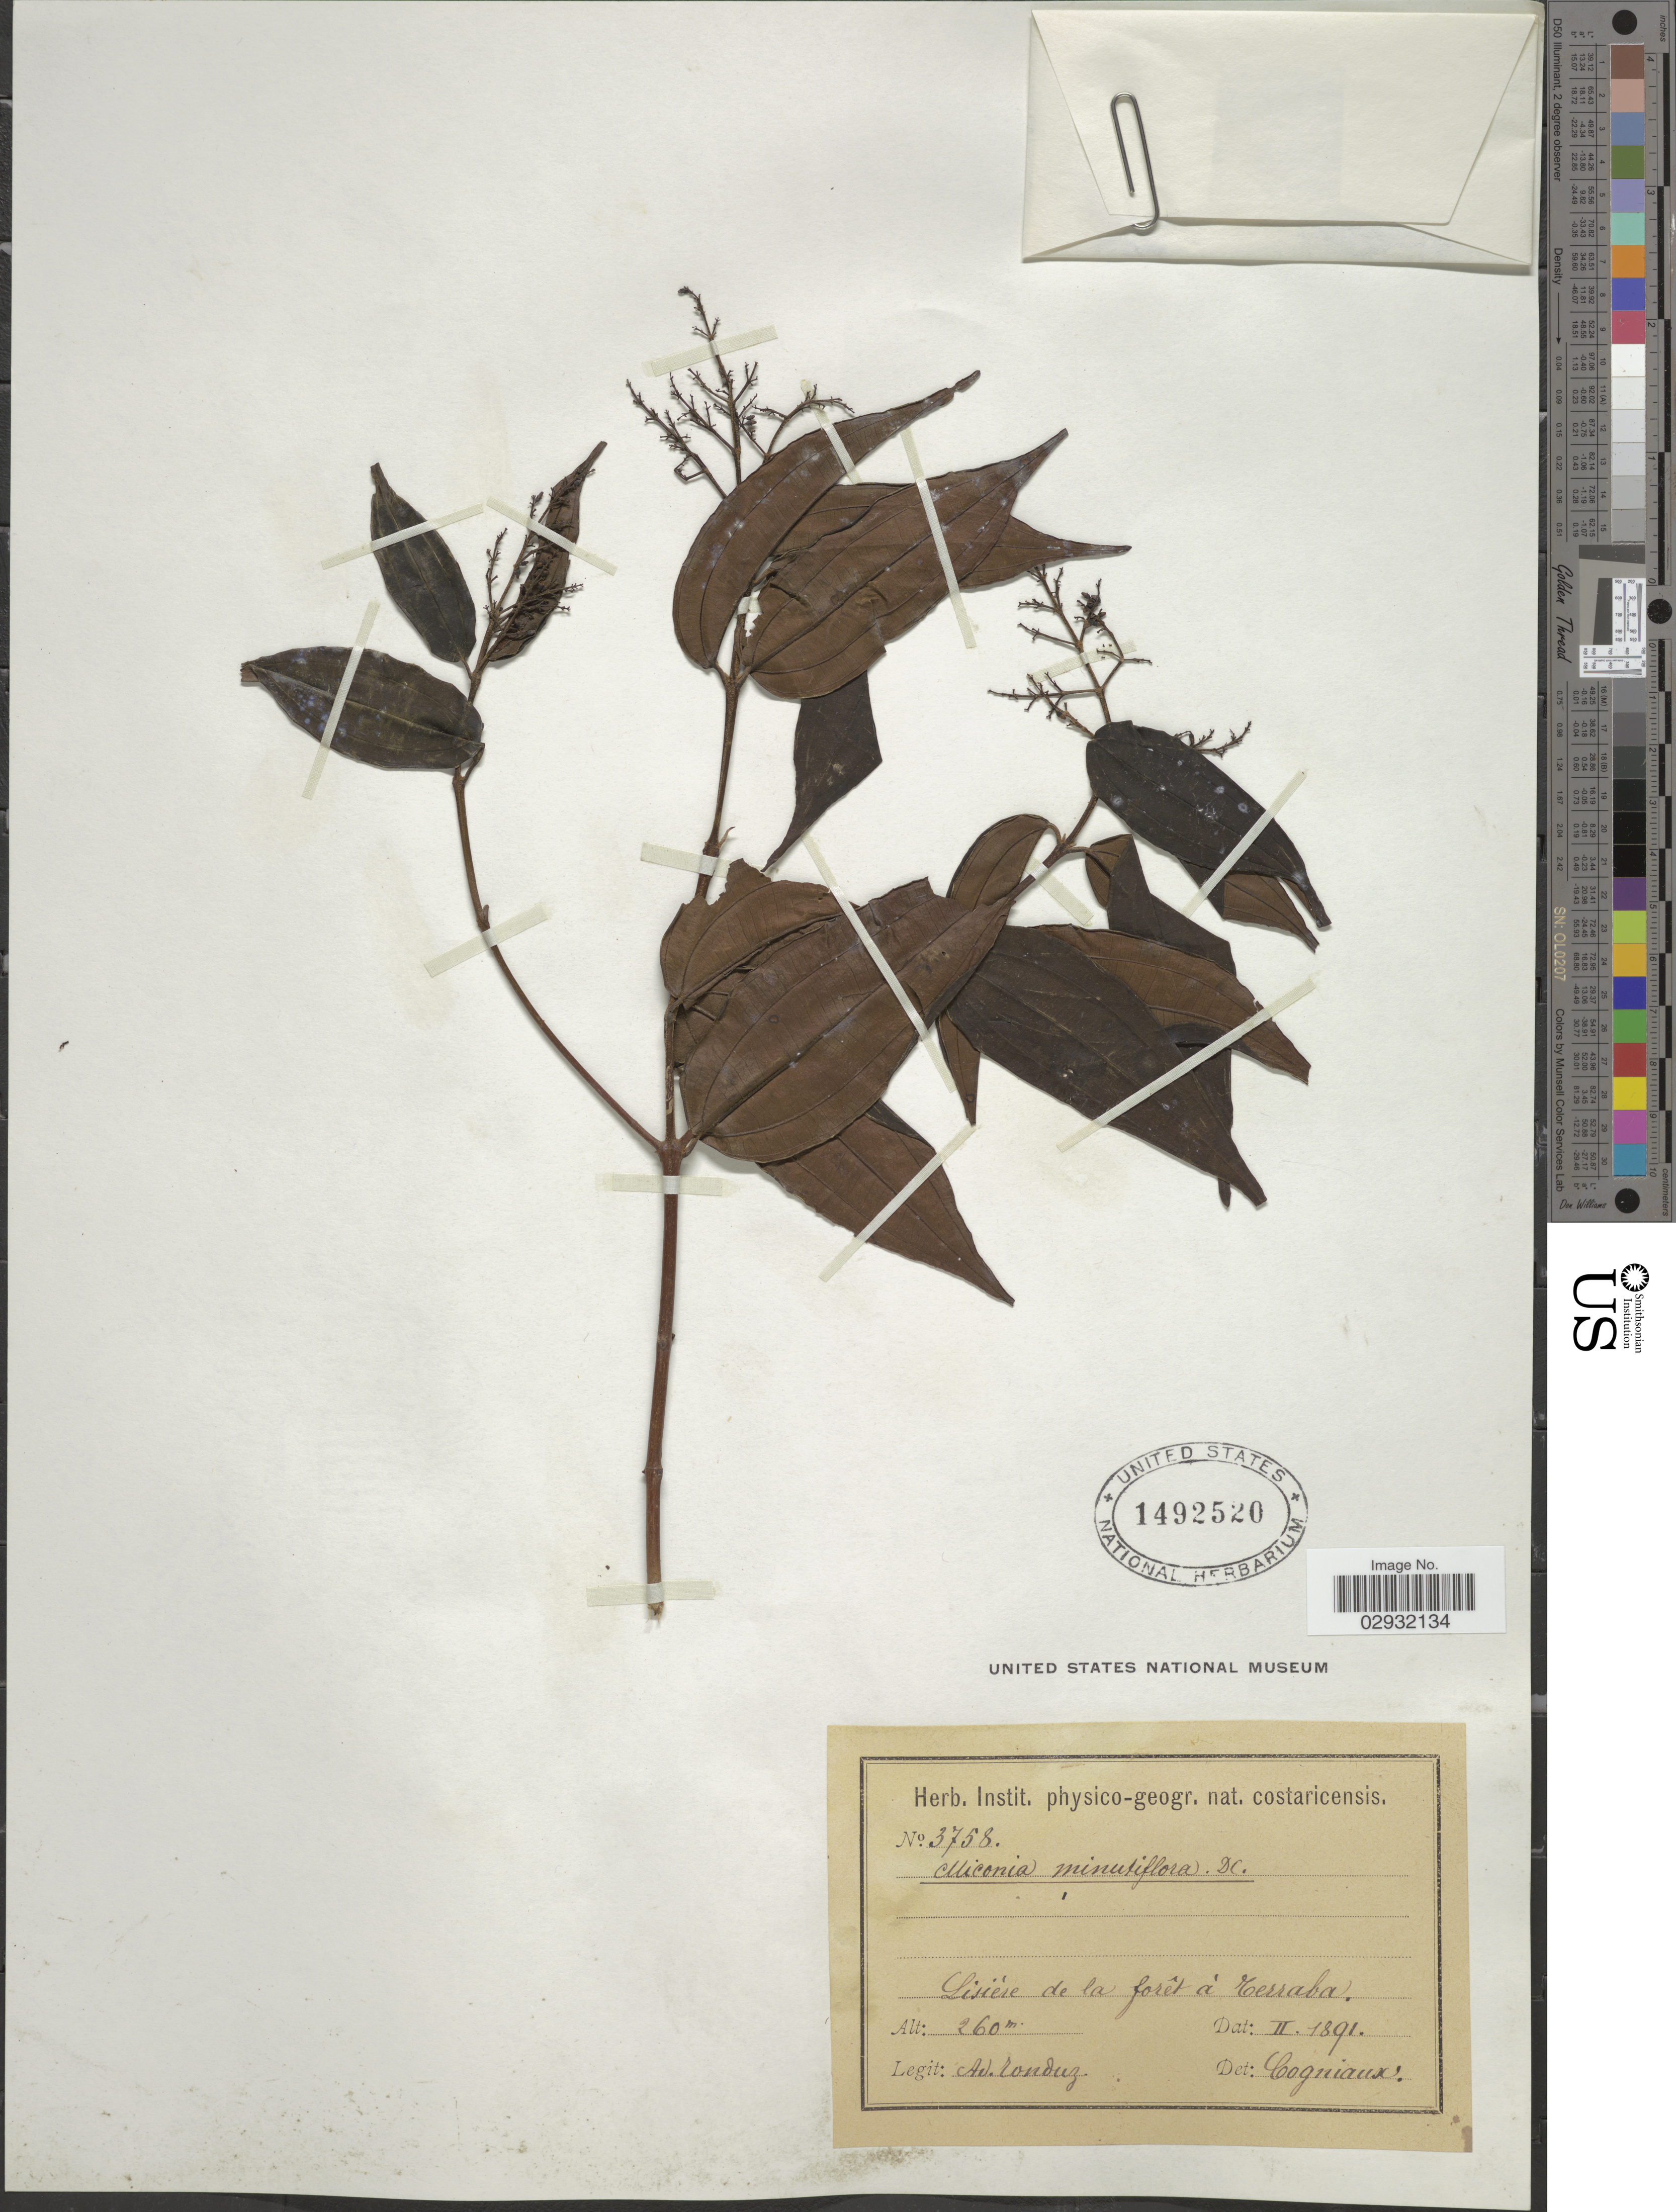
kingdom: Plantae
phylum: Tracheophyta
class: Magnoliopsida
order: Myrtales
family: Melastomataceae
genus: Miconia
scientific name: Miconia borealis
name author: Gleason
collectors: A. Tonduz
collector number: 3758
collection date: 1891-02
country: Costa Rica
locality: Lisiere de la forêt á Terraba.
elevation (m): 260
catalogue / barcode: US 1492520